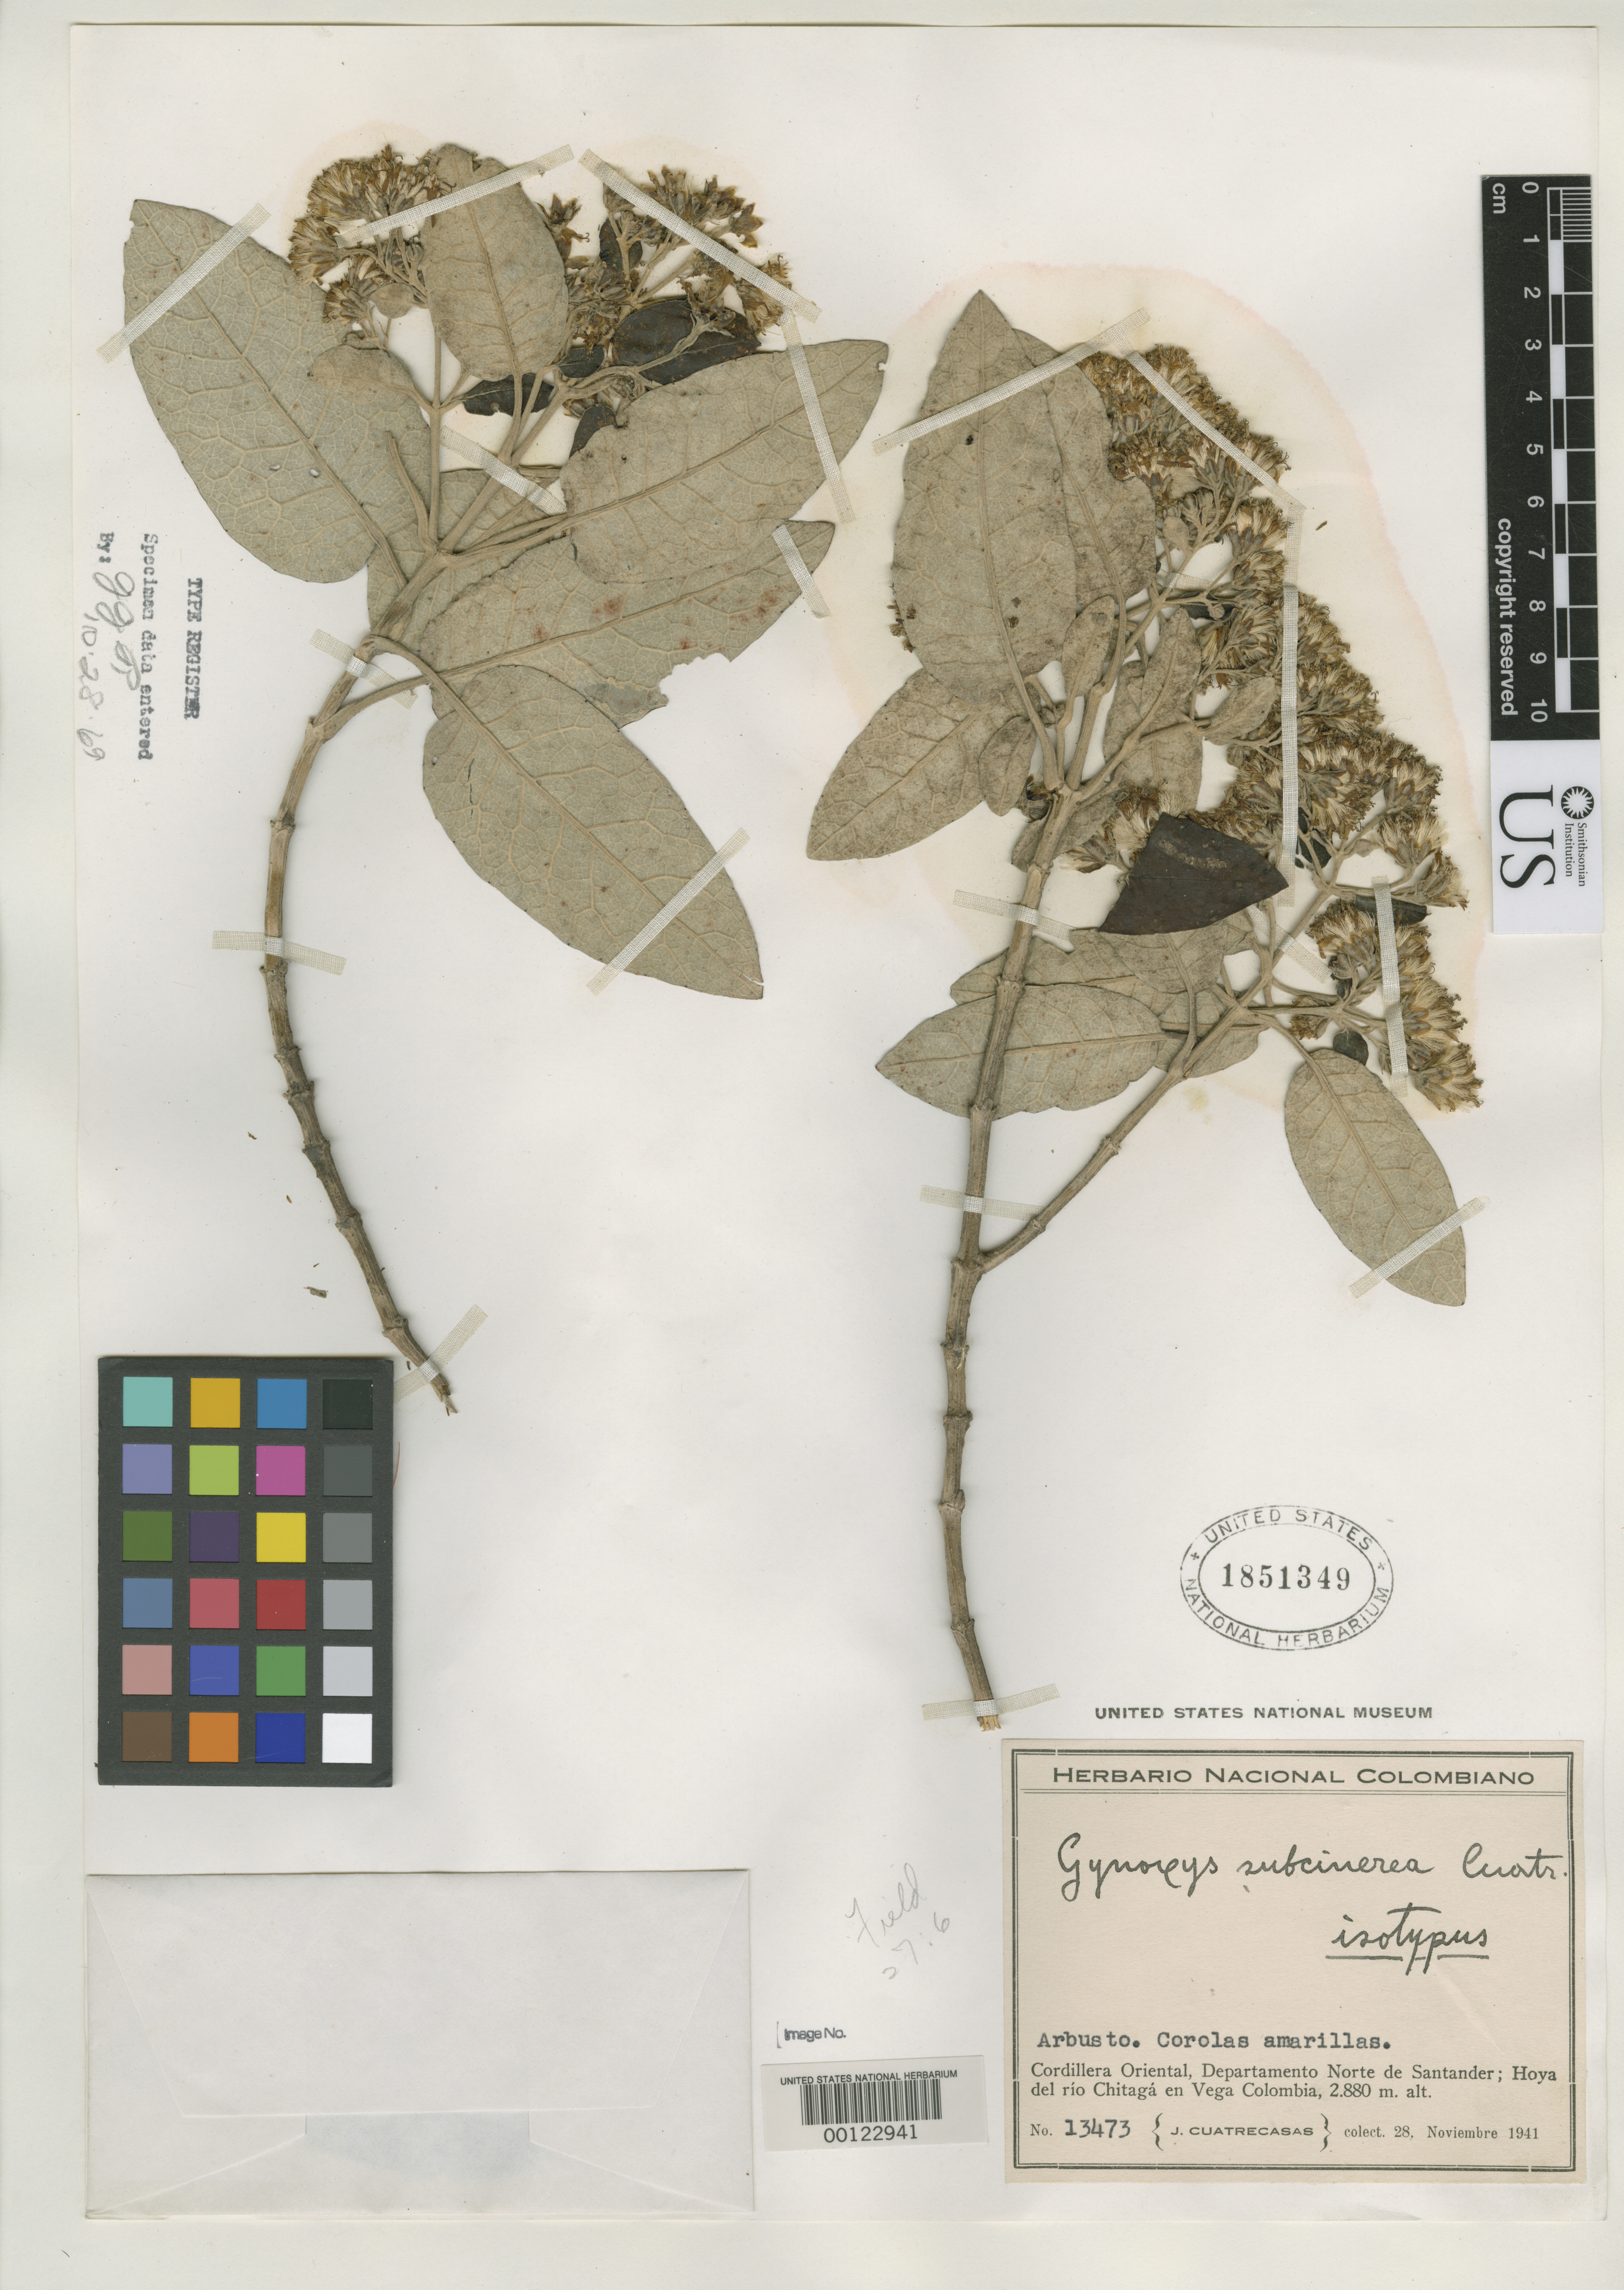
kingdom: Plantae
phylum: Tracheophyta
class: Magnoliopsida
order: Asterales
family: Asteraceae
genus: Gynoxys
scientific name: Gynoxys subcinerea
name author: Cuatrec.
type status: Isotype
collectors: J. Cuatrecasas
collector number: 13473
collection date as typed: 28 Nov 1941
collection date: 1941-11-28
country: Colombia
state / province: Norte de Santander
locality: Hoya del Rio Chitagá en Vega Colombia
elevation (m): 2880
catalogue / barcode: US 1851349